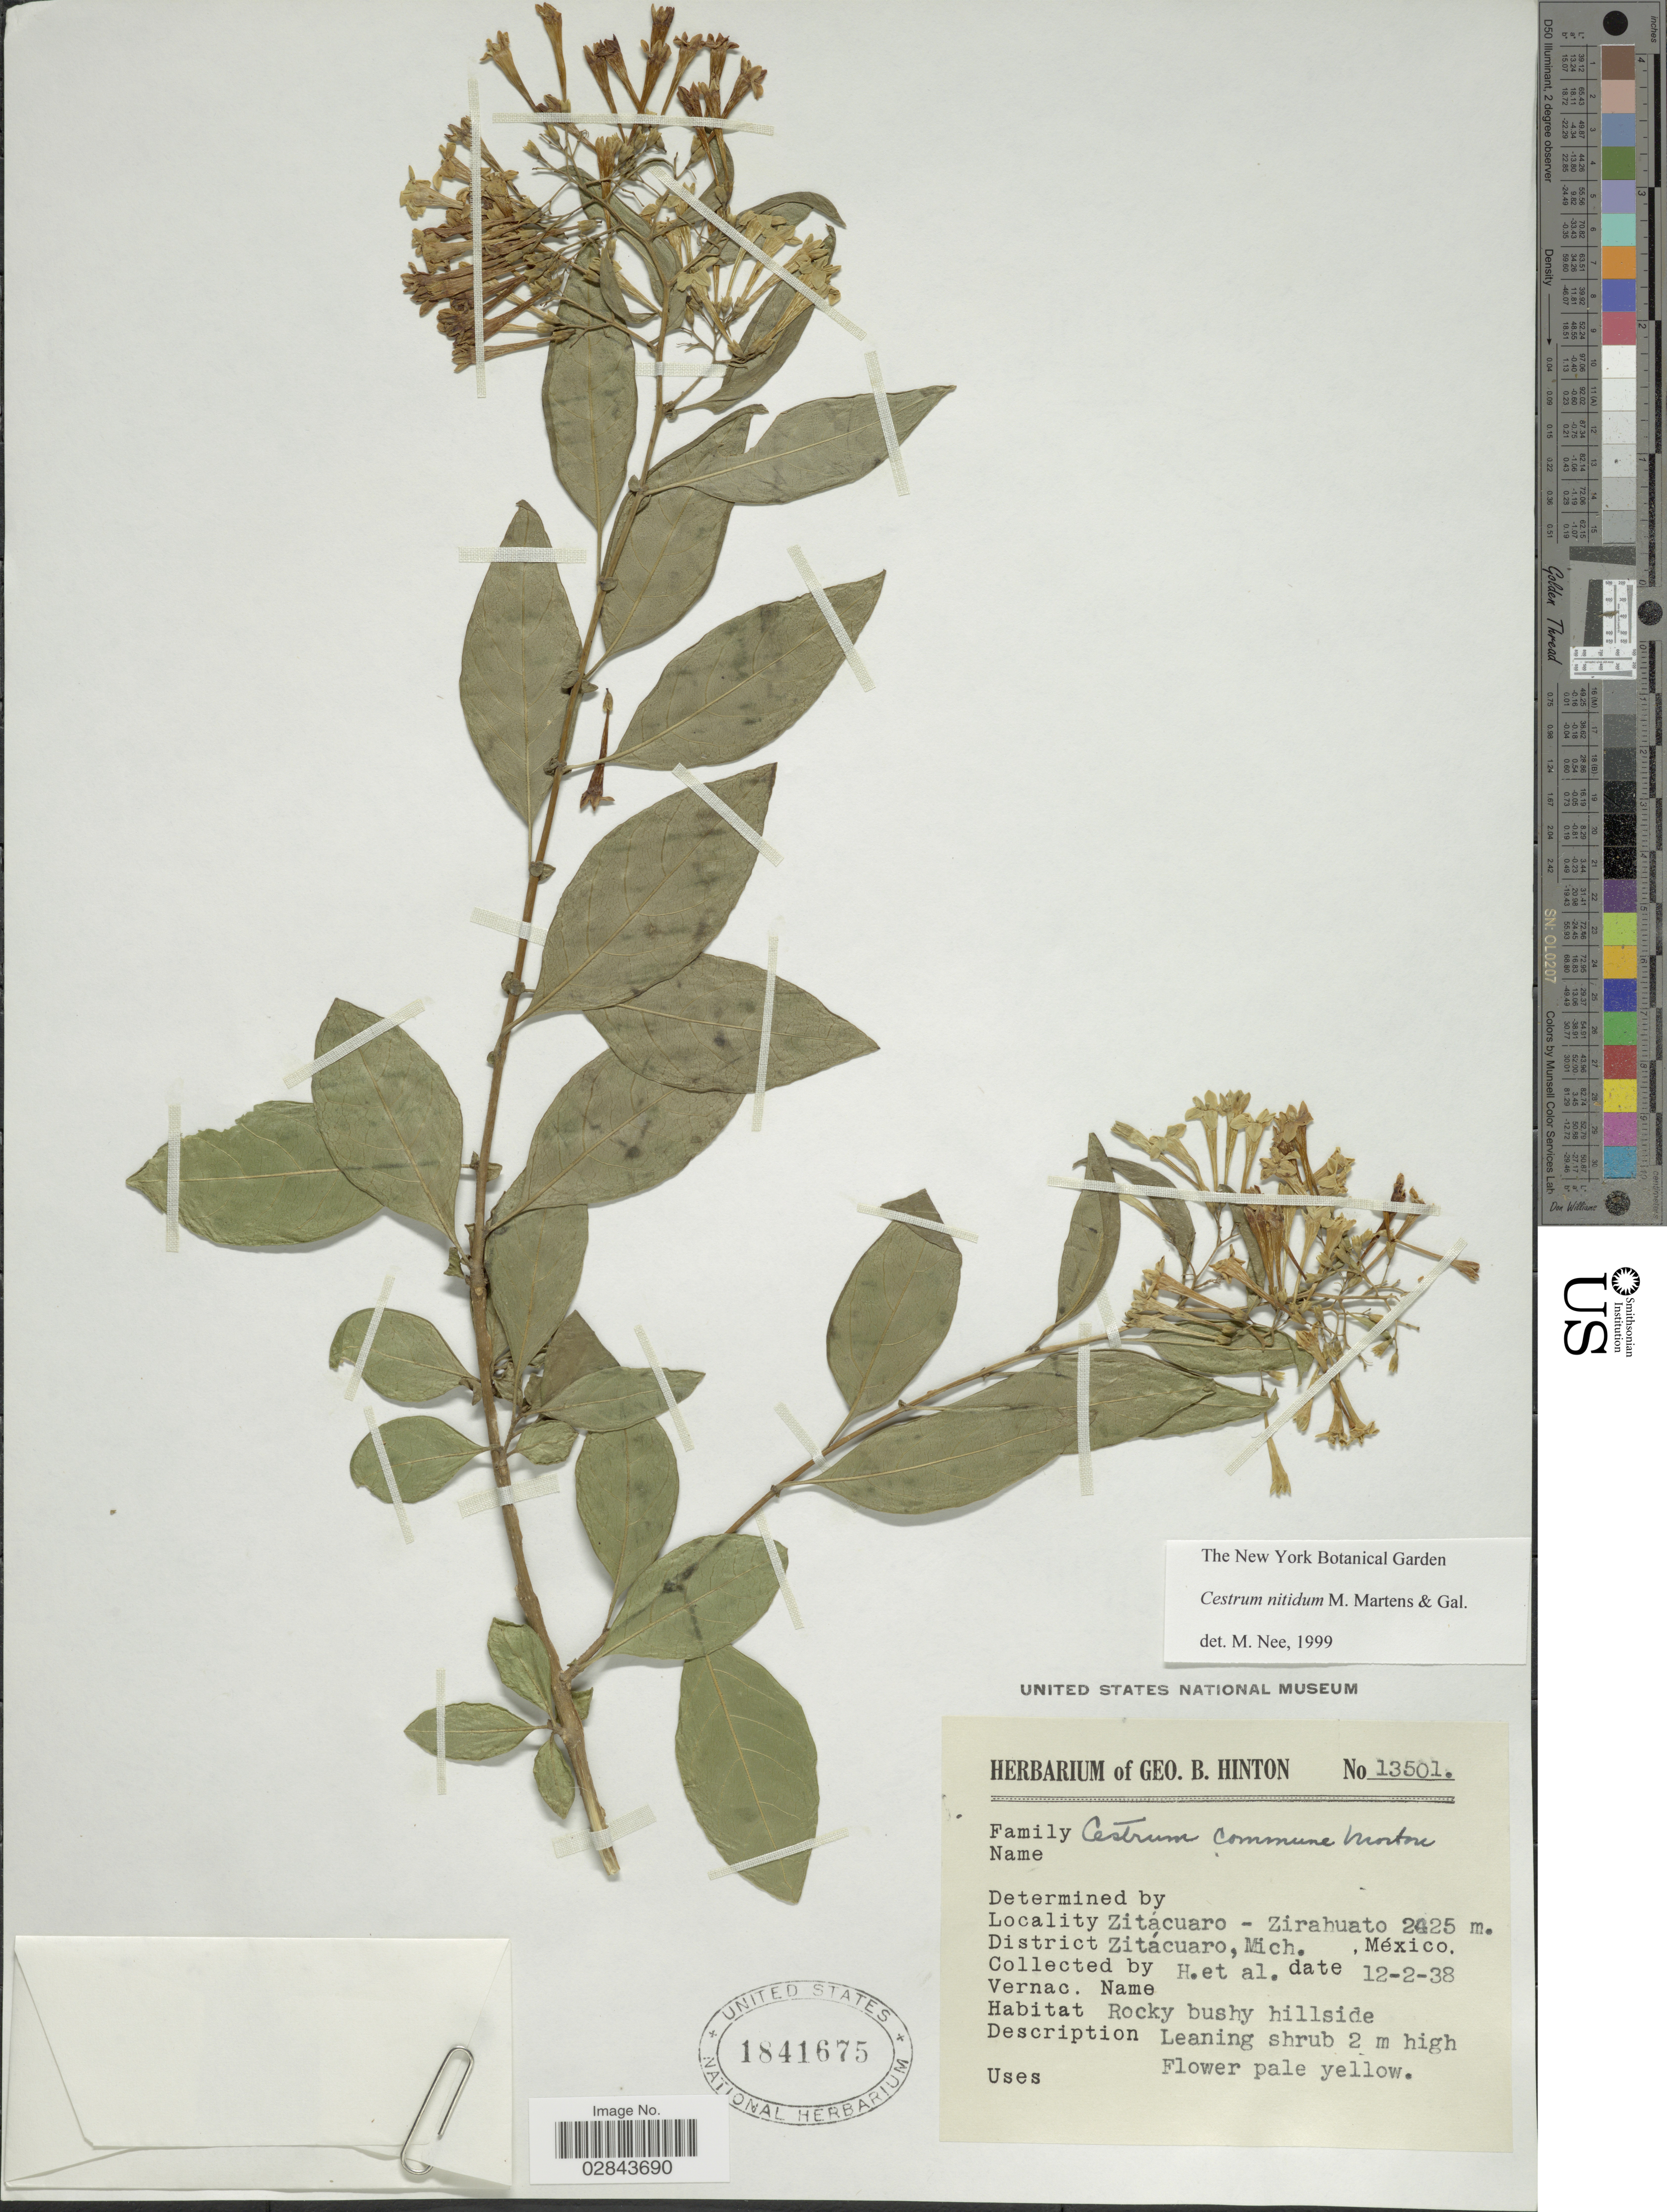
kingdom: Plantae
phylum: Tracheophyta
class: Magnoliopsida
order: Solanales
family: Solanaceae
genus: Cestrum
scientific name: Cestrum nitidum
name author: M. Martens & Galeotti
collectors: G. B. Hinton & et al.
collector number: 13501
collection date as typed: Transcribed d/m/y: 12/2/38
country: Mexico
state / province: Michoacán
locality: Zitacuaro - Zirahuato, District Zitácuaro.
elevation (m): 2425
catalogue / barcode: US 1841675